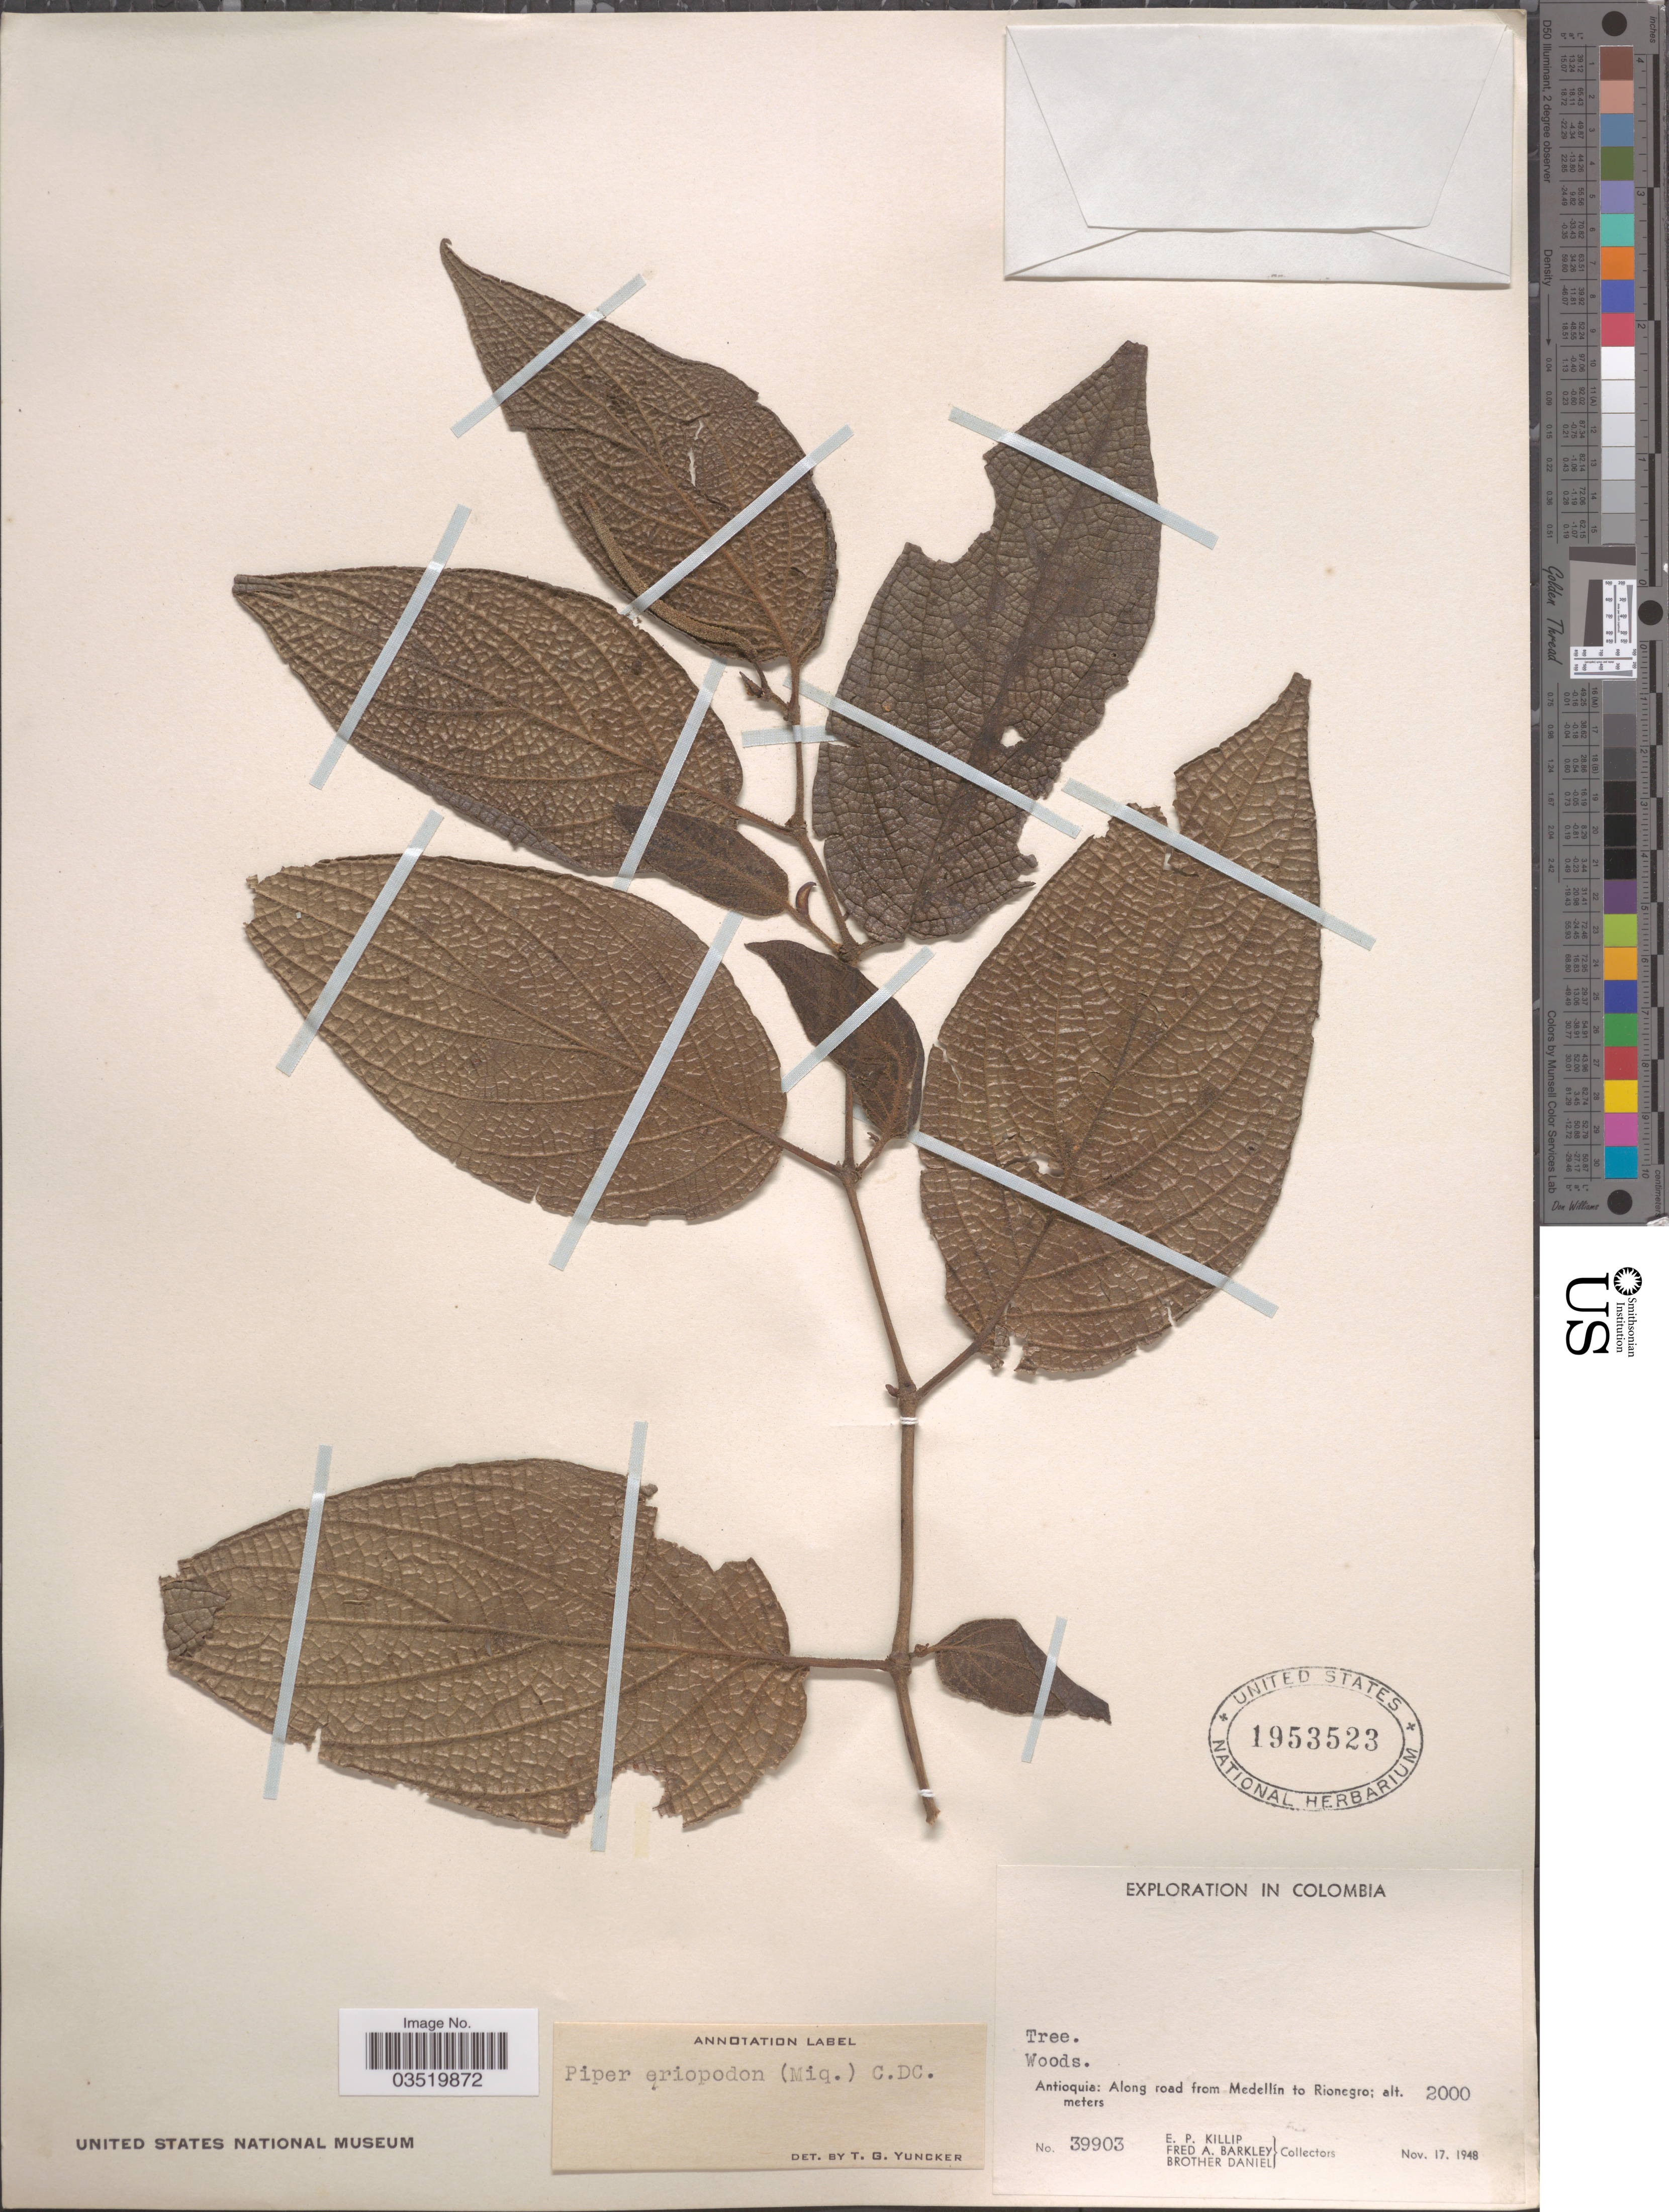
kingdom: Plantae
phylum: Tracheophyta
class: Magnoliopsida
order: Piperales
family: Piperaceae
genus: Piper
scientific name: Piper eriopodon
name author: C. DC.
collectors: E. P. Killip, F. A. Barkley & Bro. Daniel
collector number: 39903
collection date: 1948-11-17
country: Colombia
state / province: Antioquia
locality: Along road from Medellín to Rionegro.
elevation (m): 2000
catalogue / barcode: US 1953523